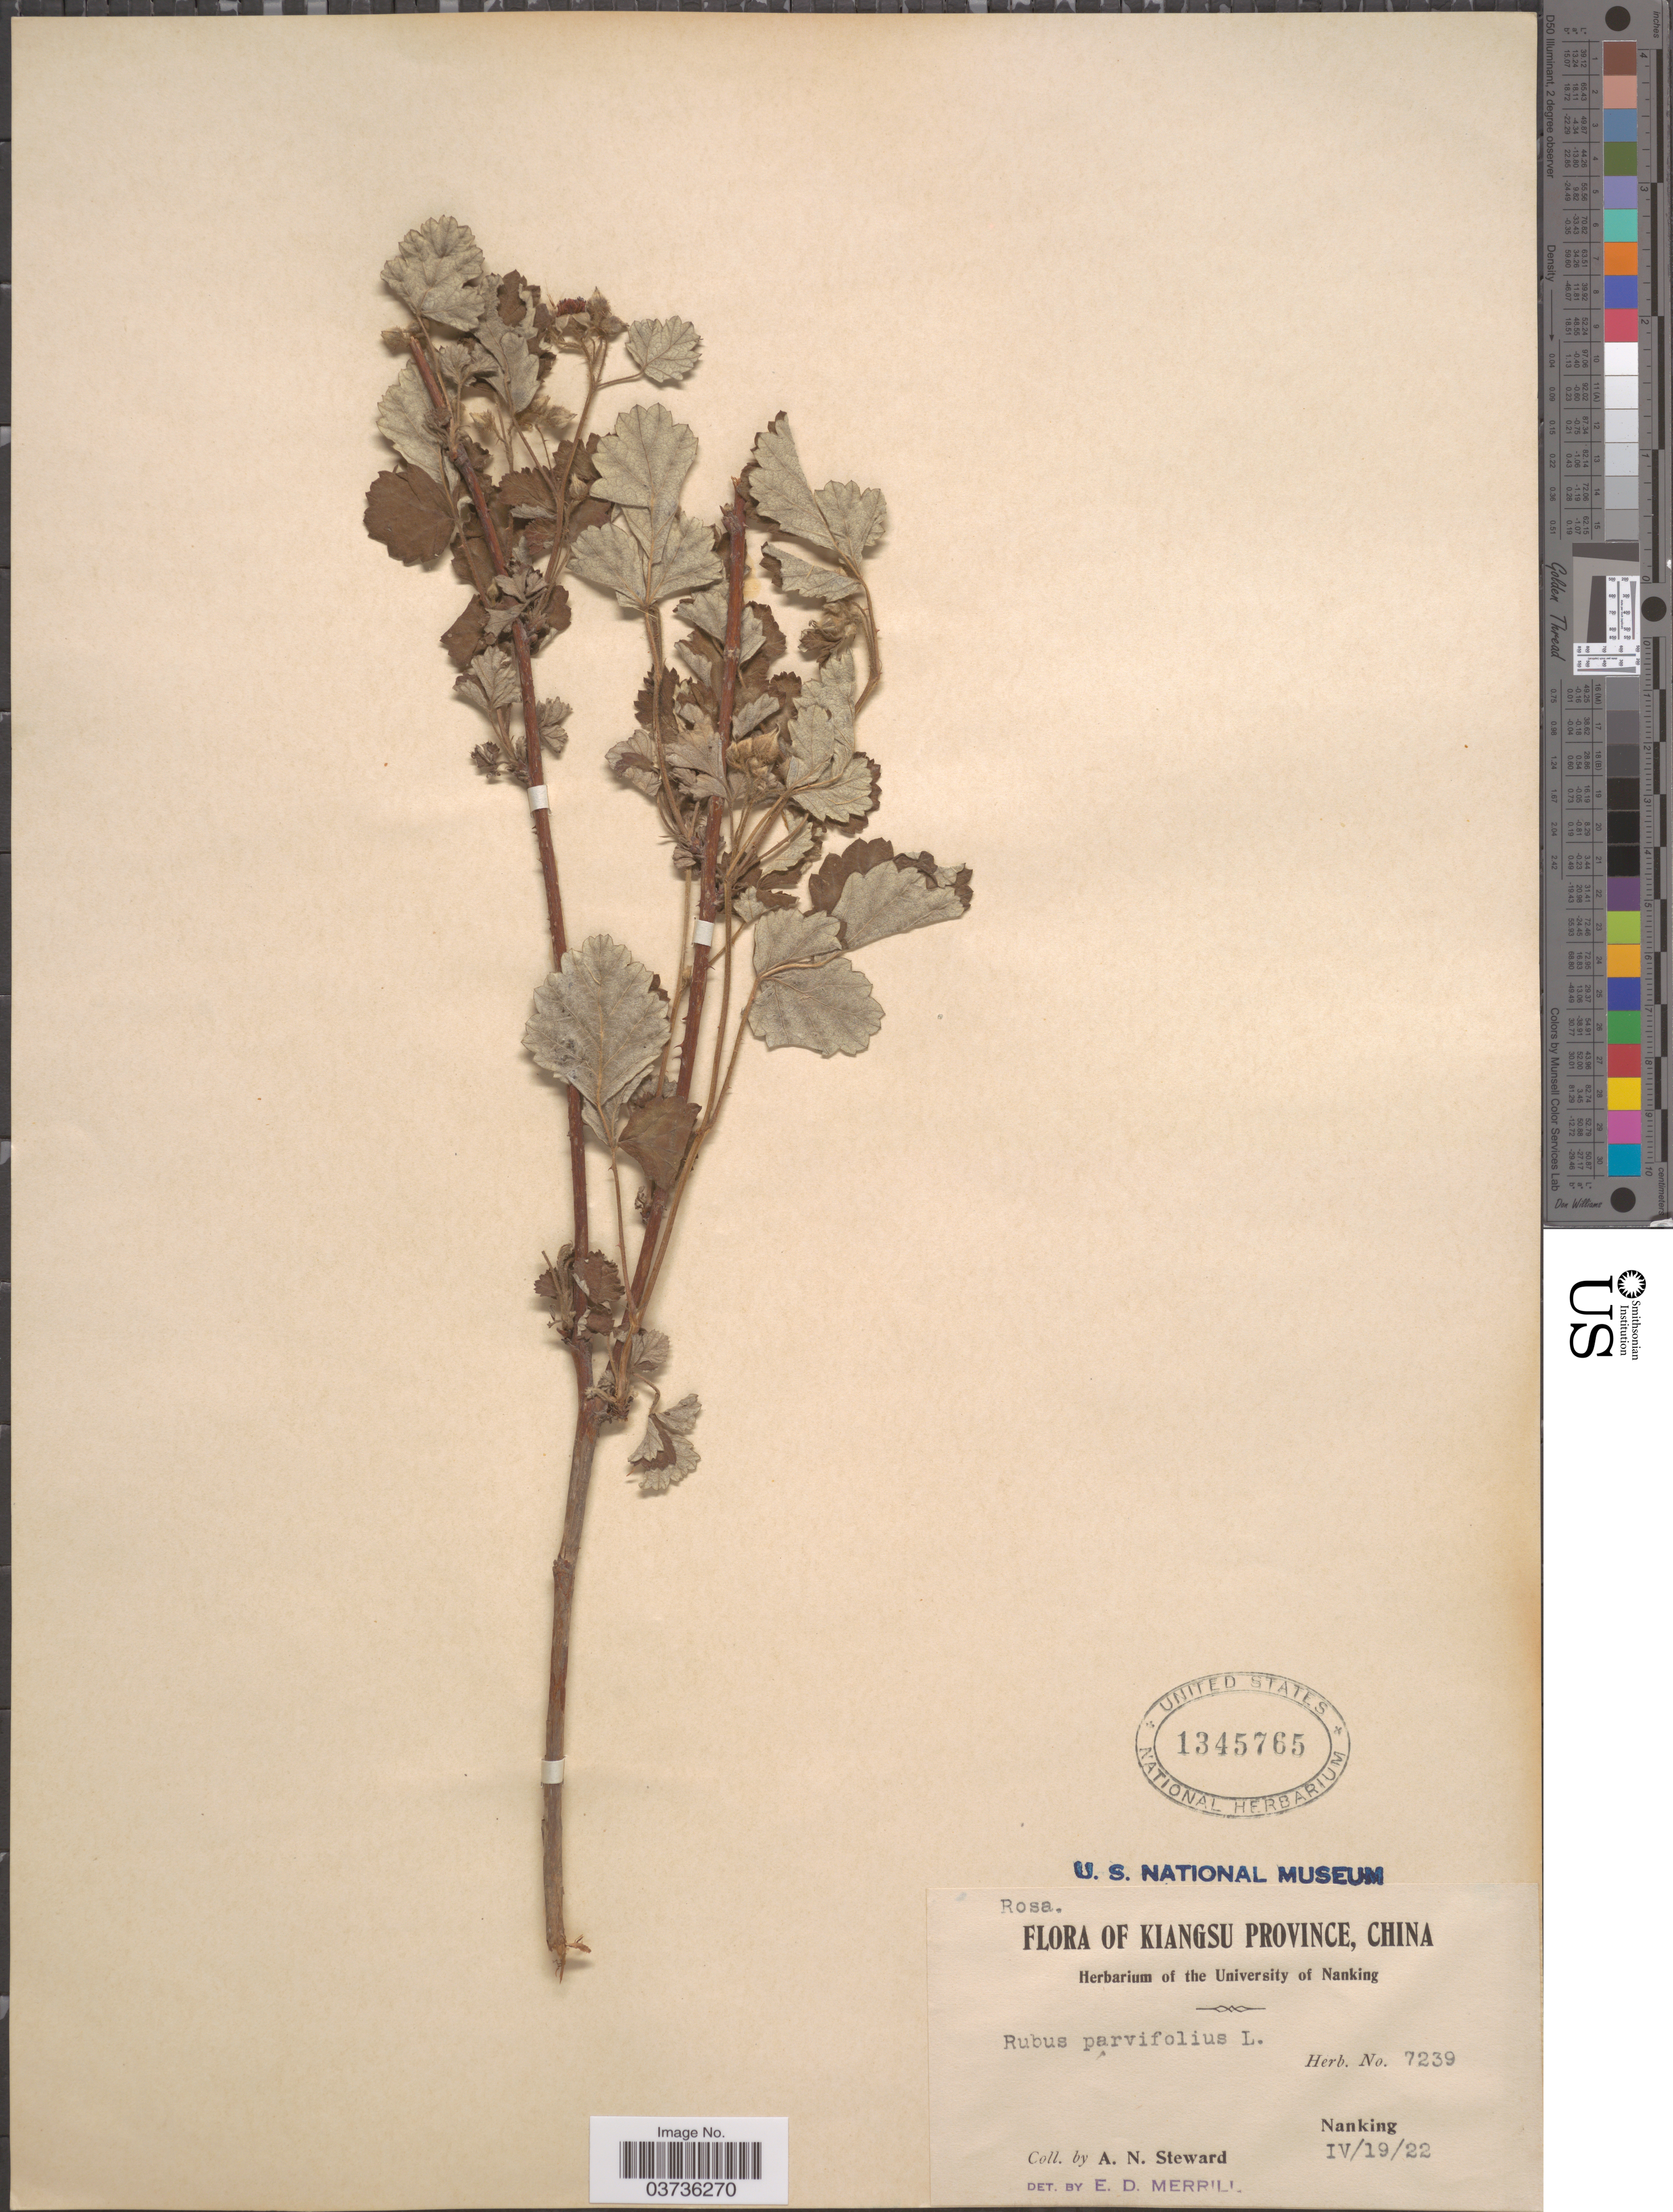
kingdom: Plantae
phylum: Tracheophyta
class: Magnoliopsida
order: Rosales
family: Rosaceae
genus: Rubus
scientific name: Rubus parvifolius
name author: L.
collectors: A. N. Steward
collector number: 7239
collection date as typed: Transcribed d/m/y: 19/4/22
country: China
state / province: Jiangsu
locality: Kiangsu Province. Nanking.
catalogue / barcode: US 1345765